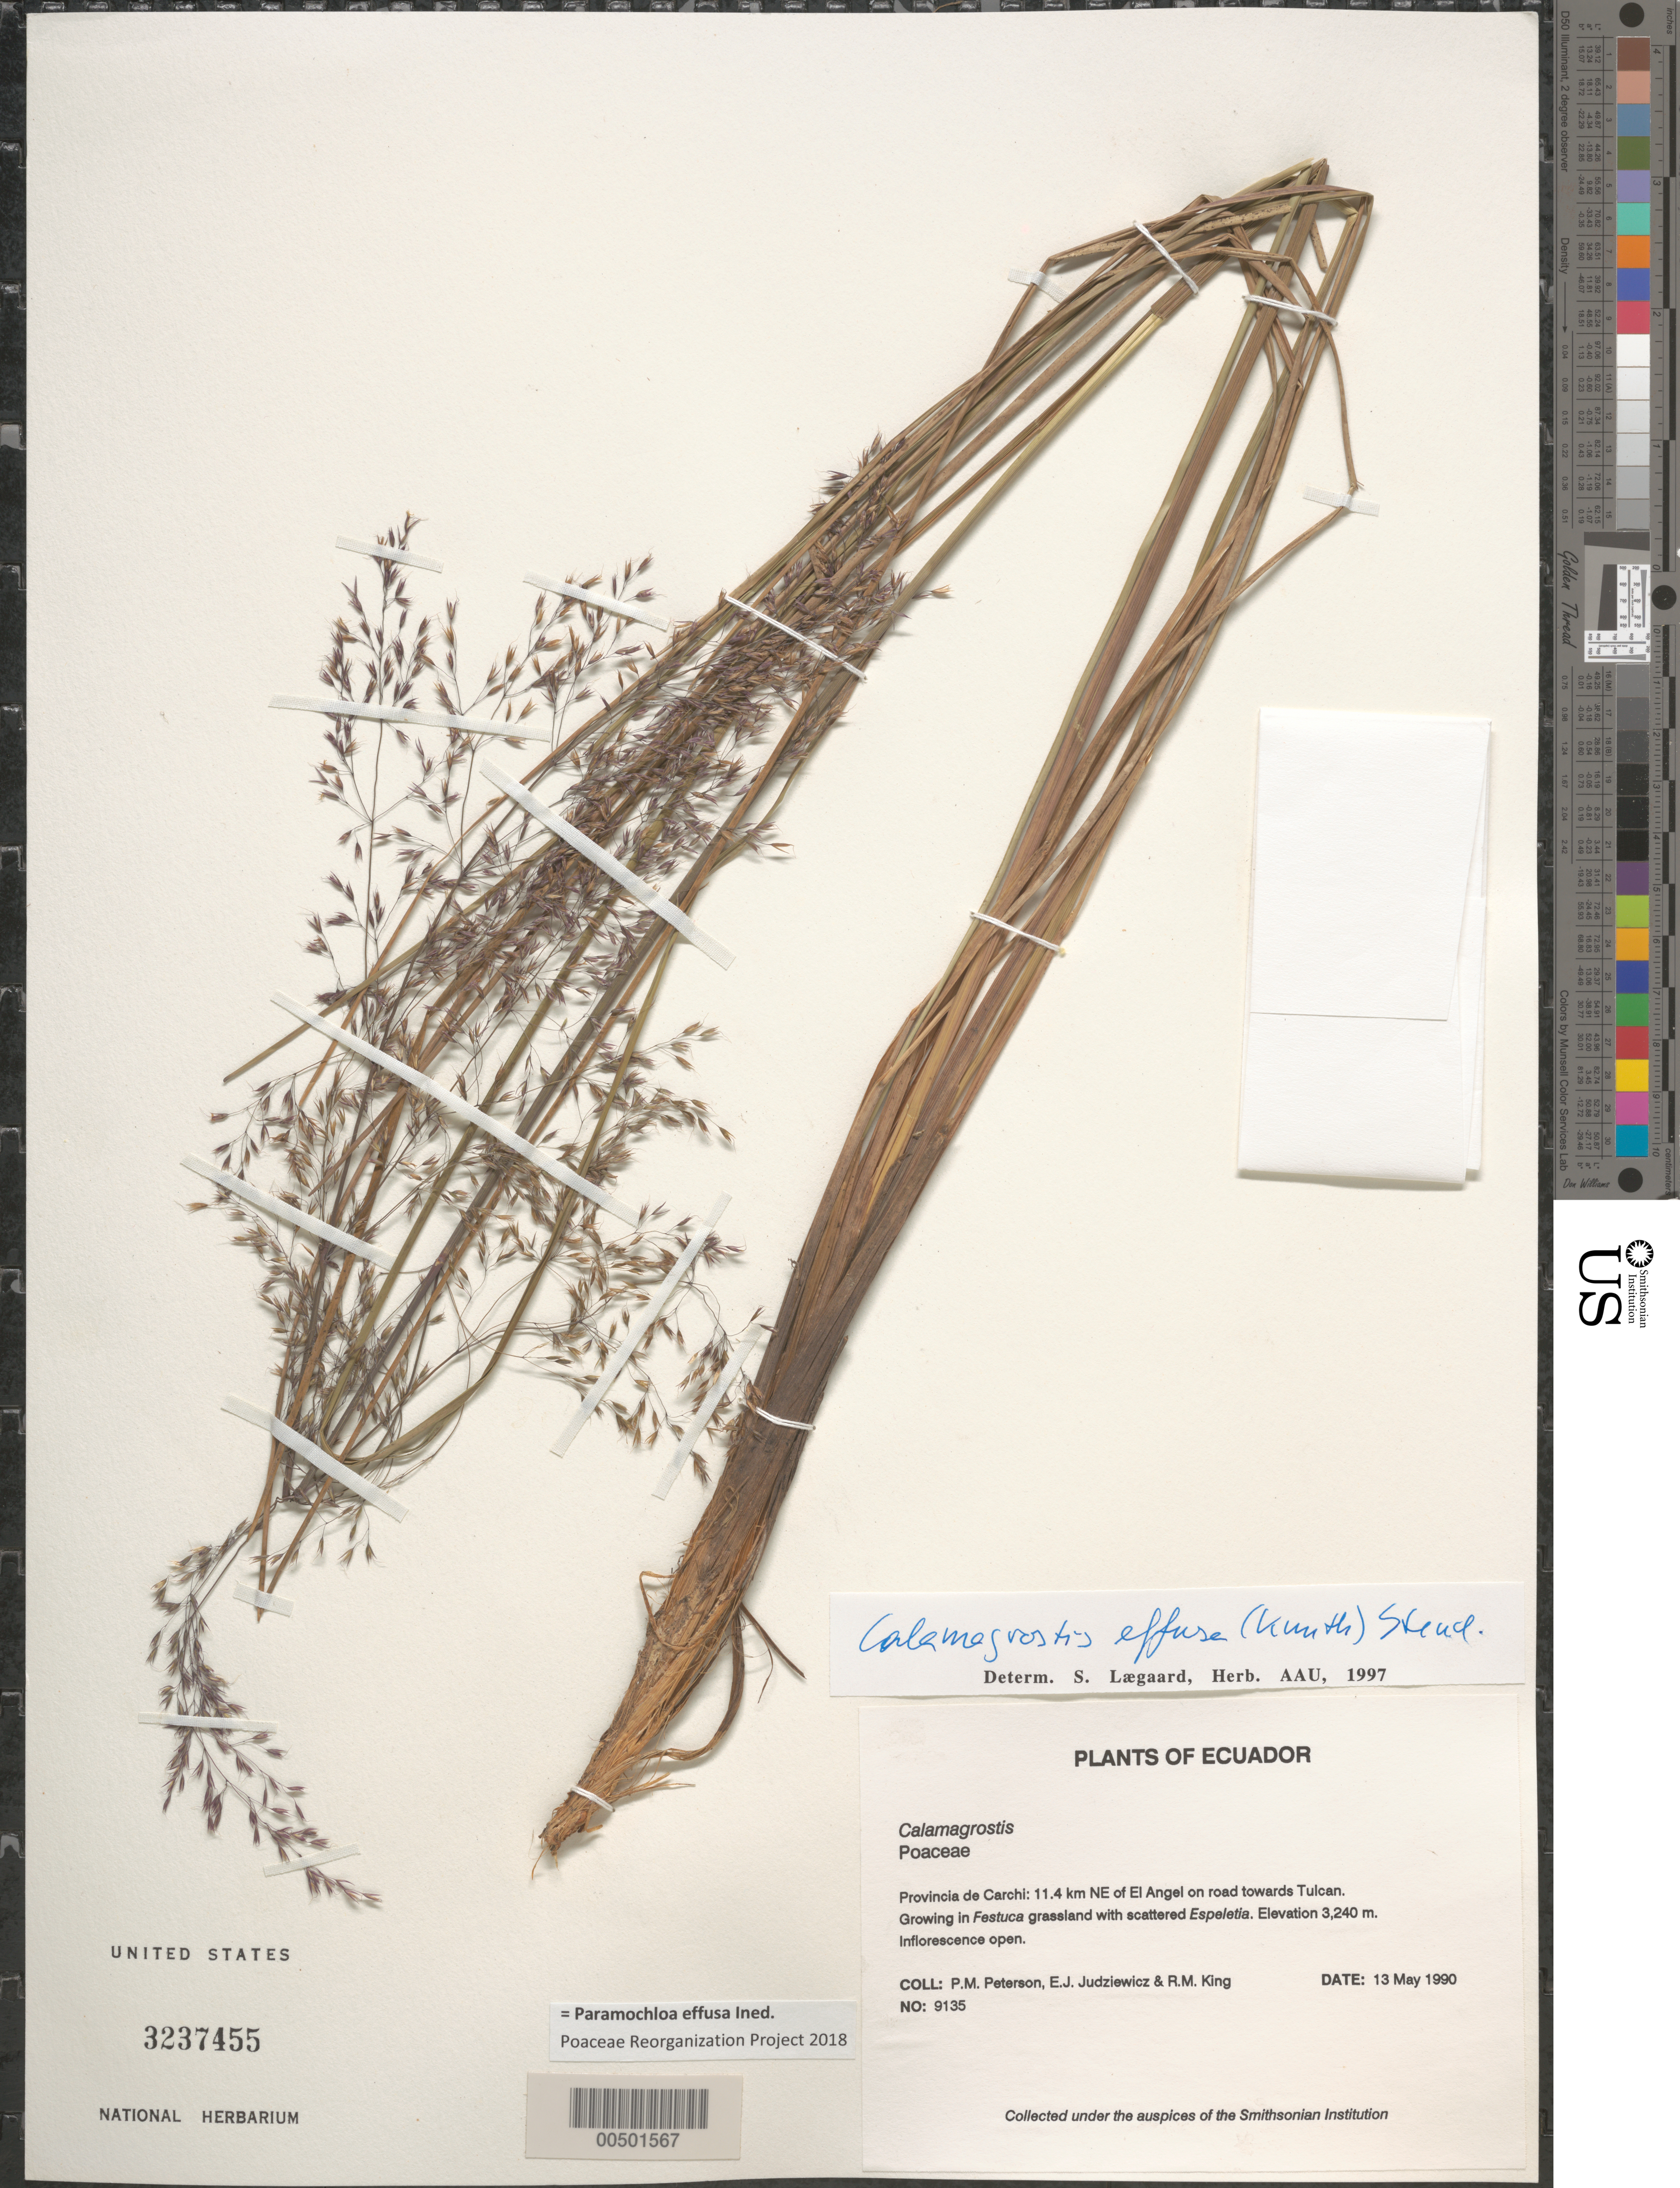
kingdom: Plantae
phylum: Tracheophyta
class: Liliopsida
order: Poales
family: Poaceae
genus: Paramochloa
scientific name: Paramochloa effusa ined.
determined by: Poaceae Reorganization Project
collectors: P. M. Peterson, E. J. Judziewicz & R. M. King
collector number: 09135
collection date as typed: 13 May 1990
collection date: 1990-05-13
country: Ecuador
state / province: Carchi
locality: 11.4 km NE of El Angel on road towards Tulcan.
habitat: Growing in Festuca grassland with scattered Espeletia.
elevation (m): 3240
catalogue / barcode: US 3237455